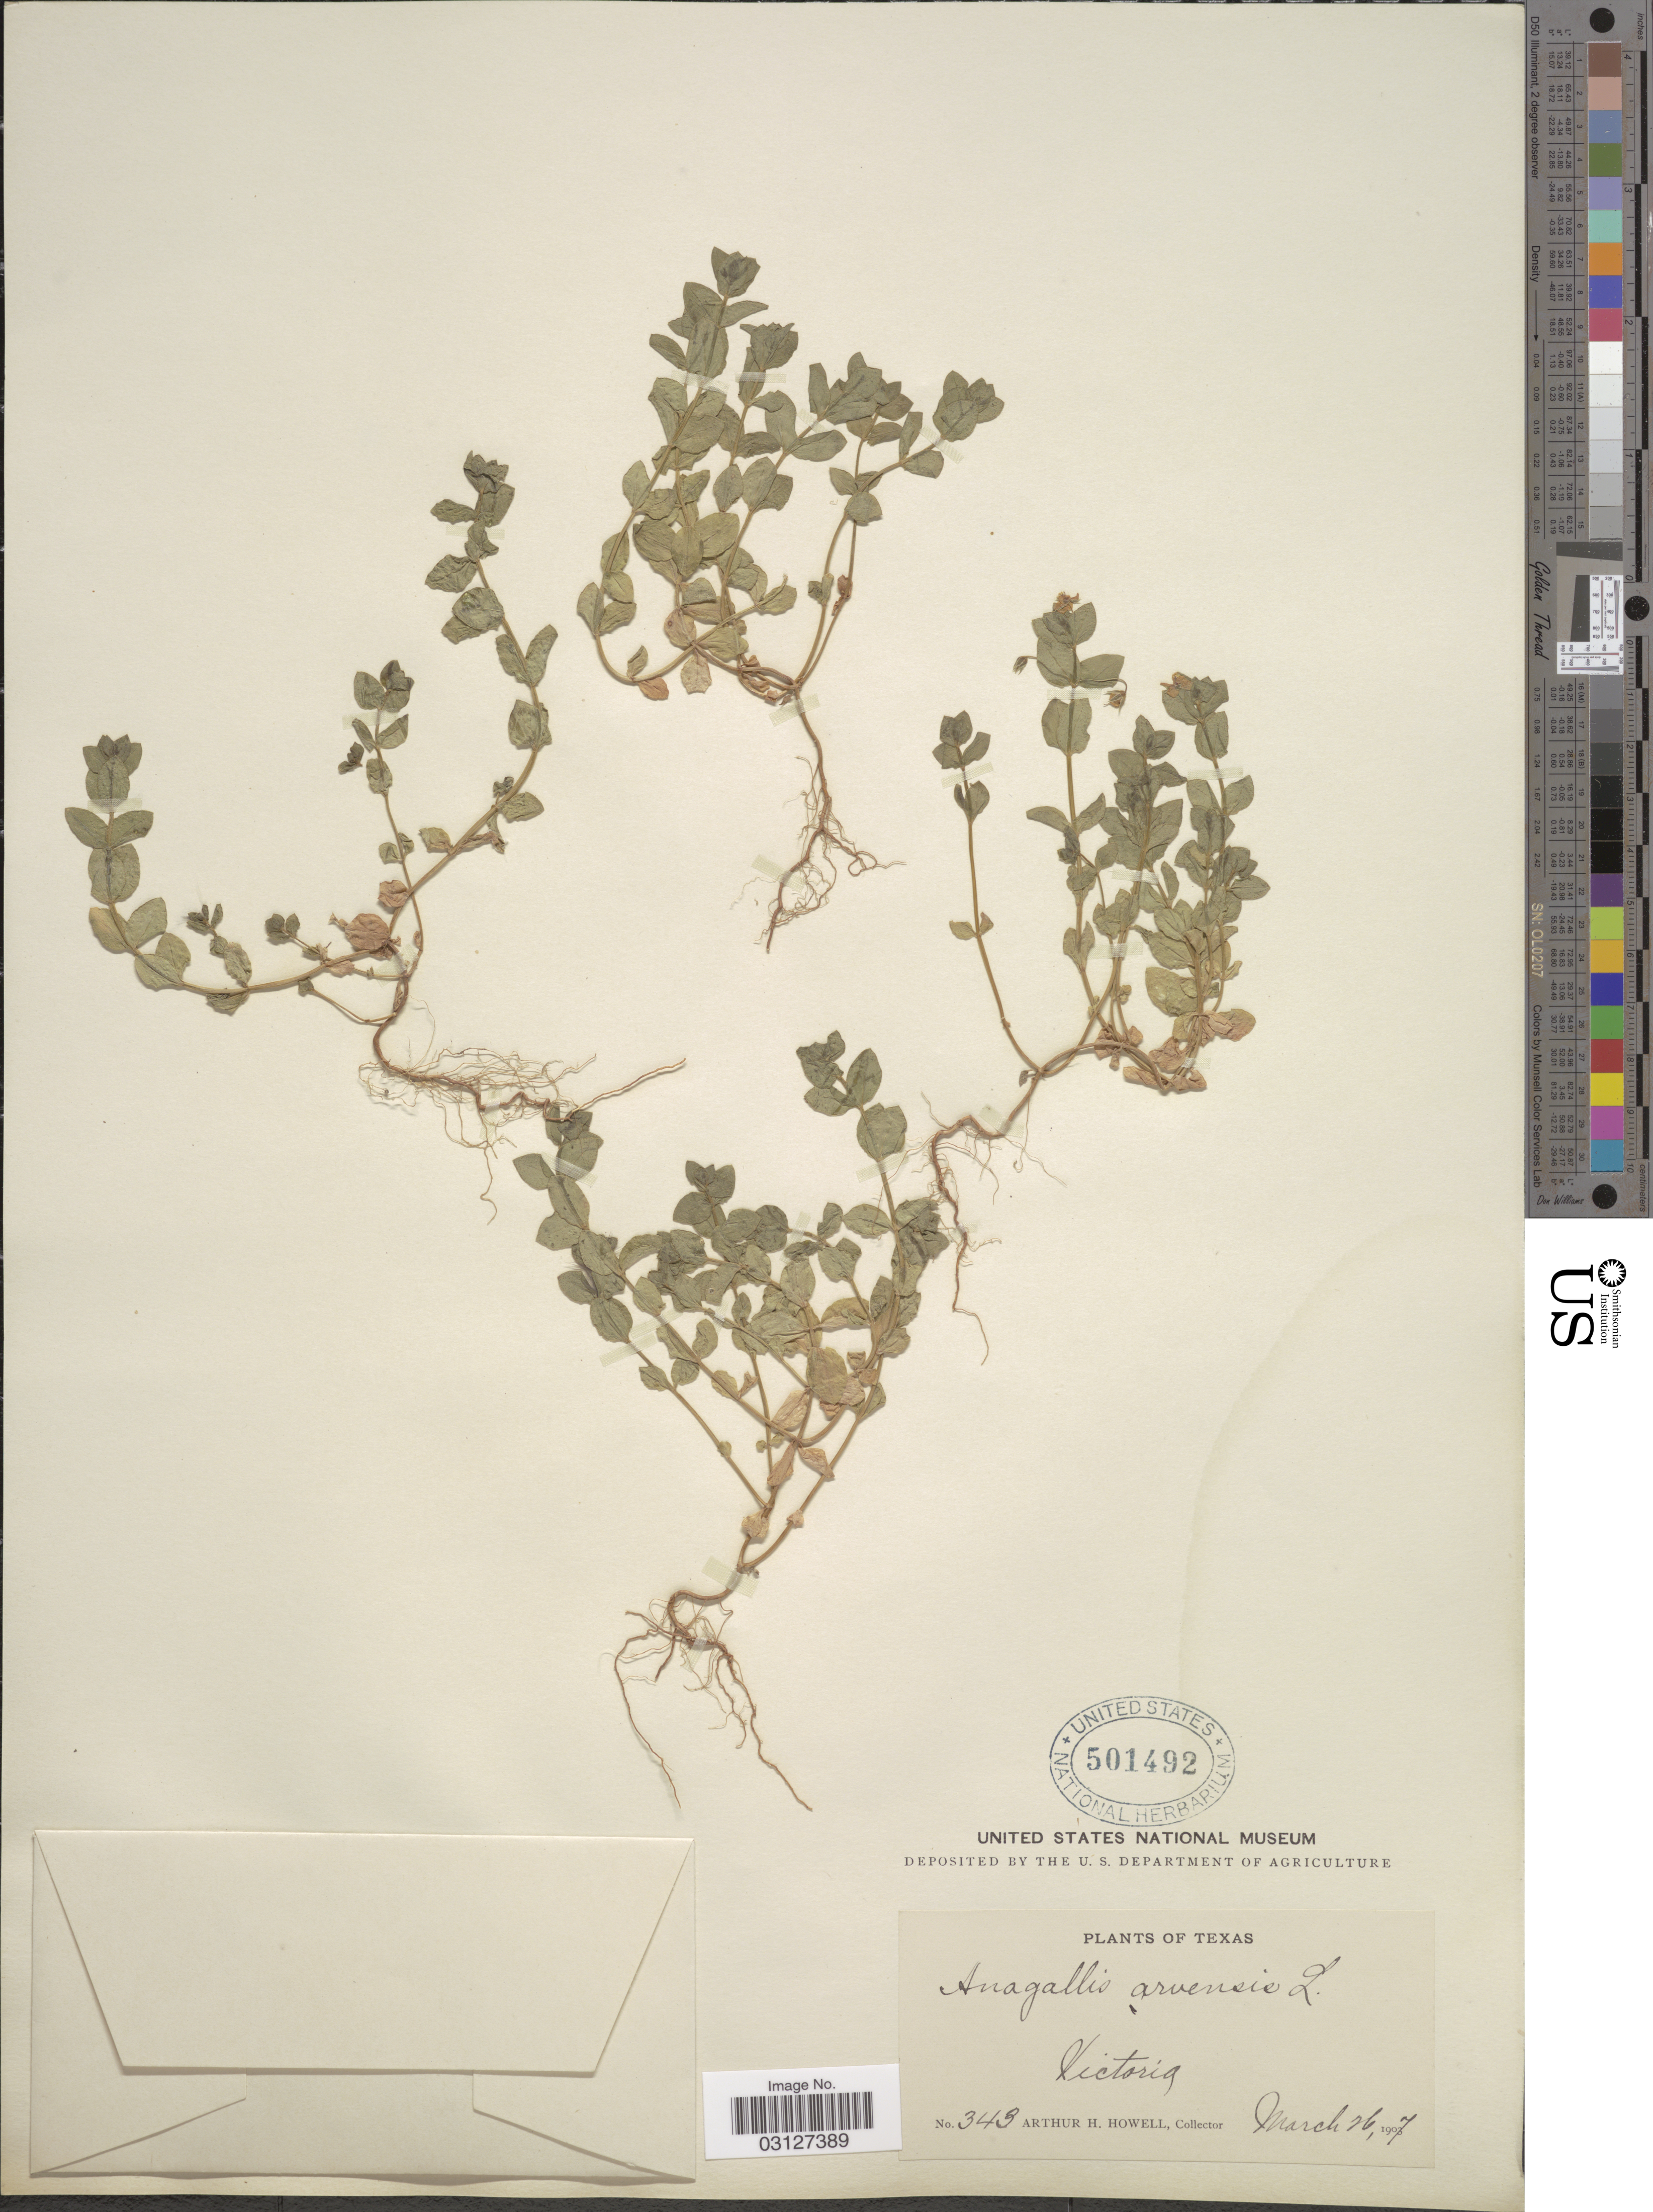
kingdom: Plantae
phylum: Tracheophyta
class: Magnoliopsida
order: Ericales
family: Primulaceae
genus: Anagallis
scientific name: Anagallis arvensis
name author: L.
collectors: A. Howell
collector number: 343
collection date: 1907-03-26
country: United States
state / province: Texas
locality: Victoria.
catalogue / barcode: US 501492